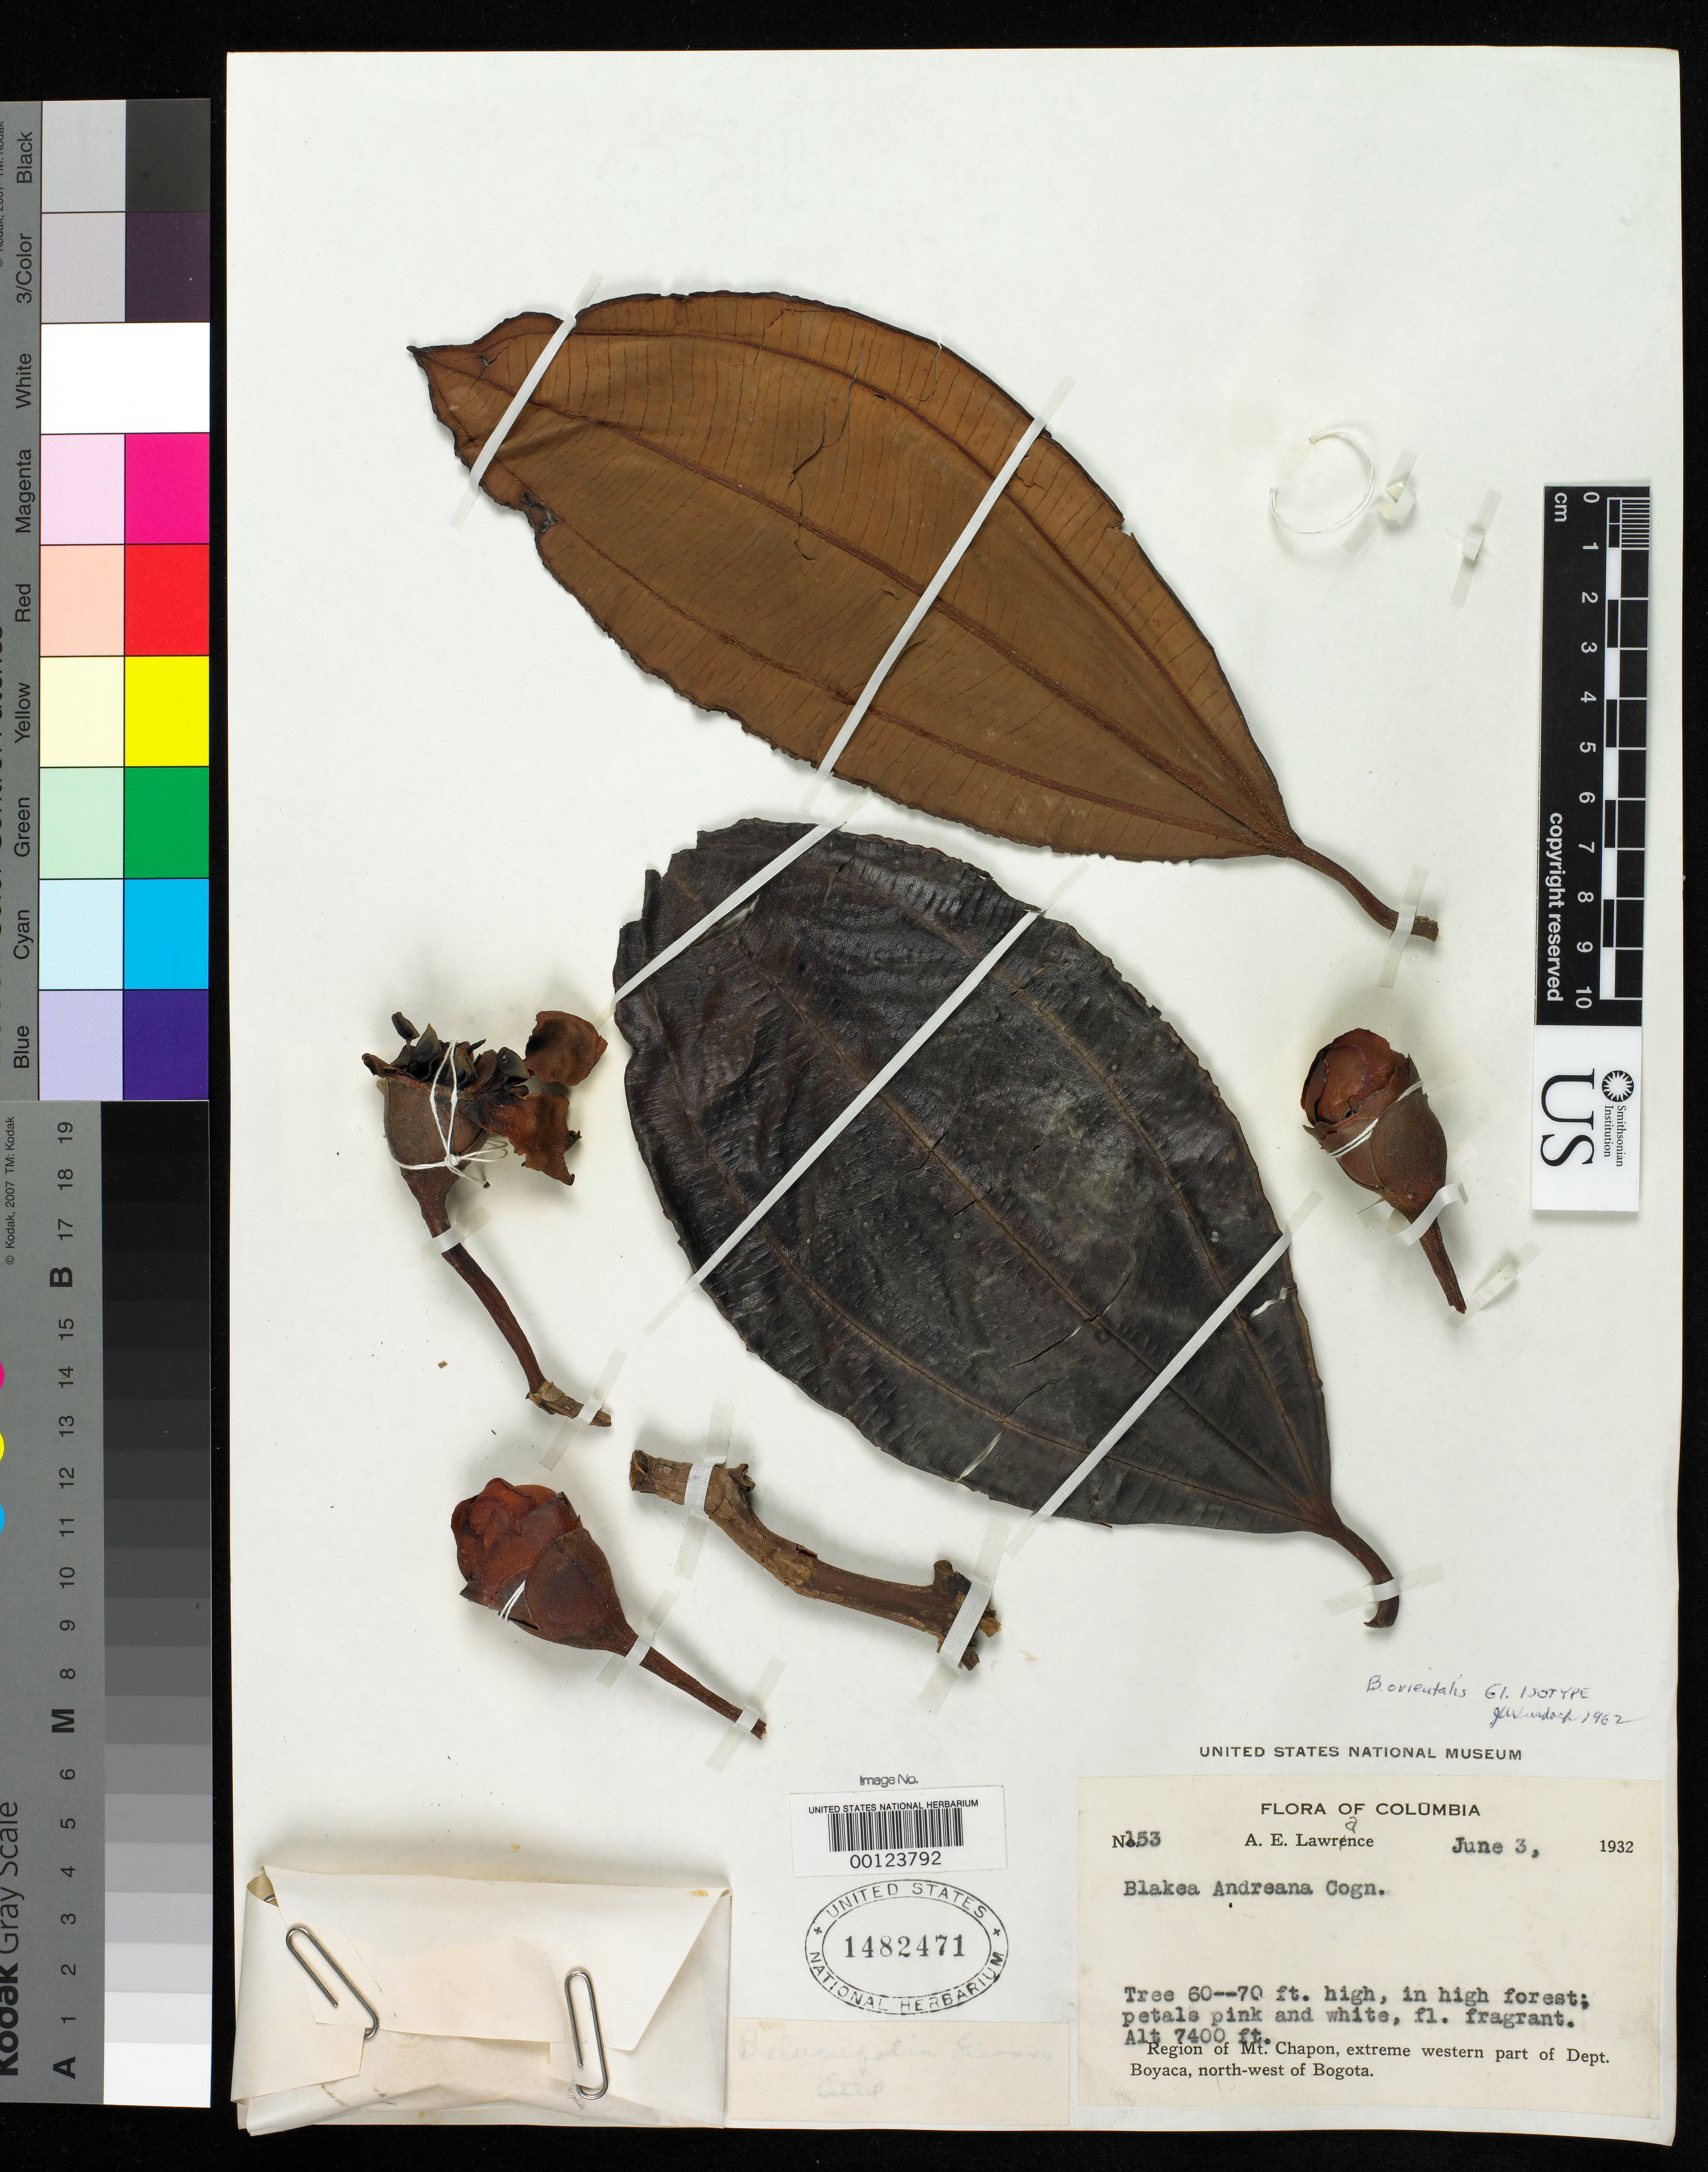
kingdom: Plantae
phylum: Tracheophyta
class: Magnoliopsida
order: Myrtales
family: Melastomataceae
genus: Blakea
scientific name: Blakea orientalis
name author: Gleason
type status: Isotype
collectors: A. Lawrance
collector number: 153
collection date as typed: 03 Jun 1932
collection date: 1932-06-03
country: Colombia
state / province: Boyacá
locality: Mount Chapon.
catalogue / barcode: US 1482471